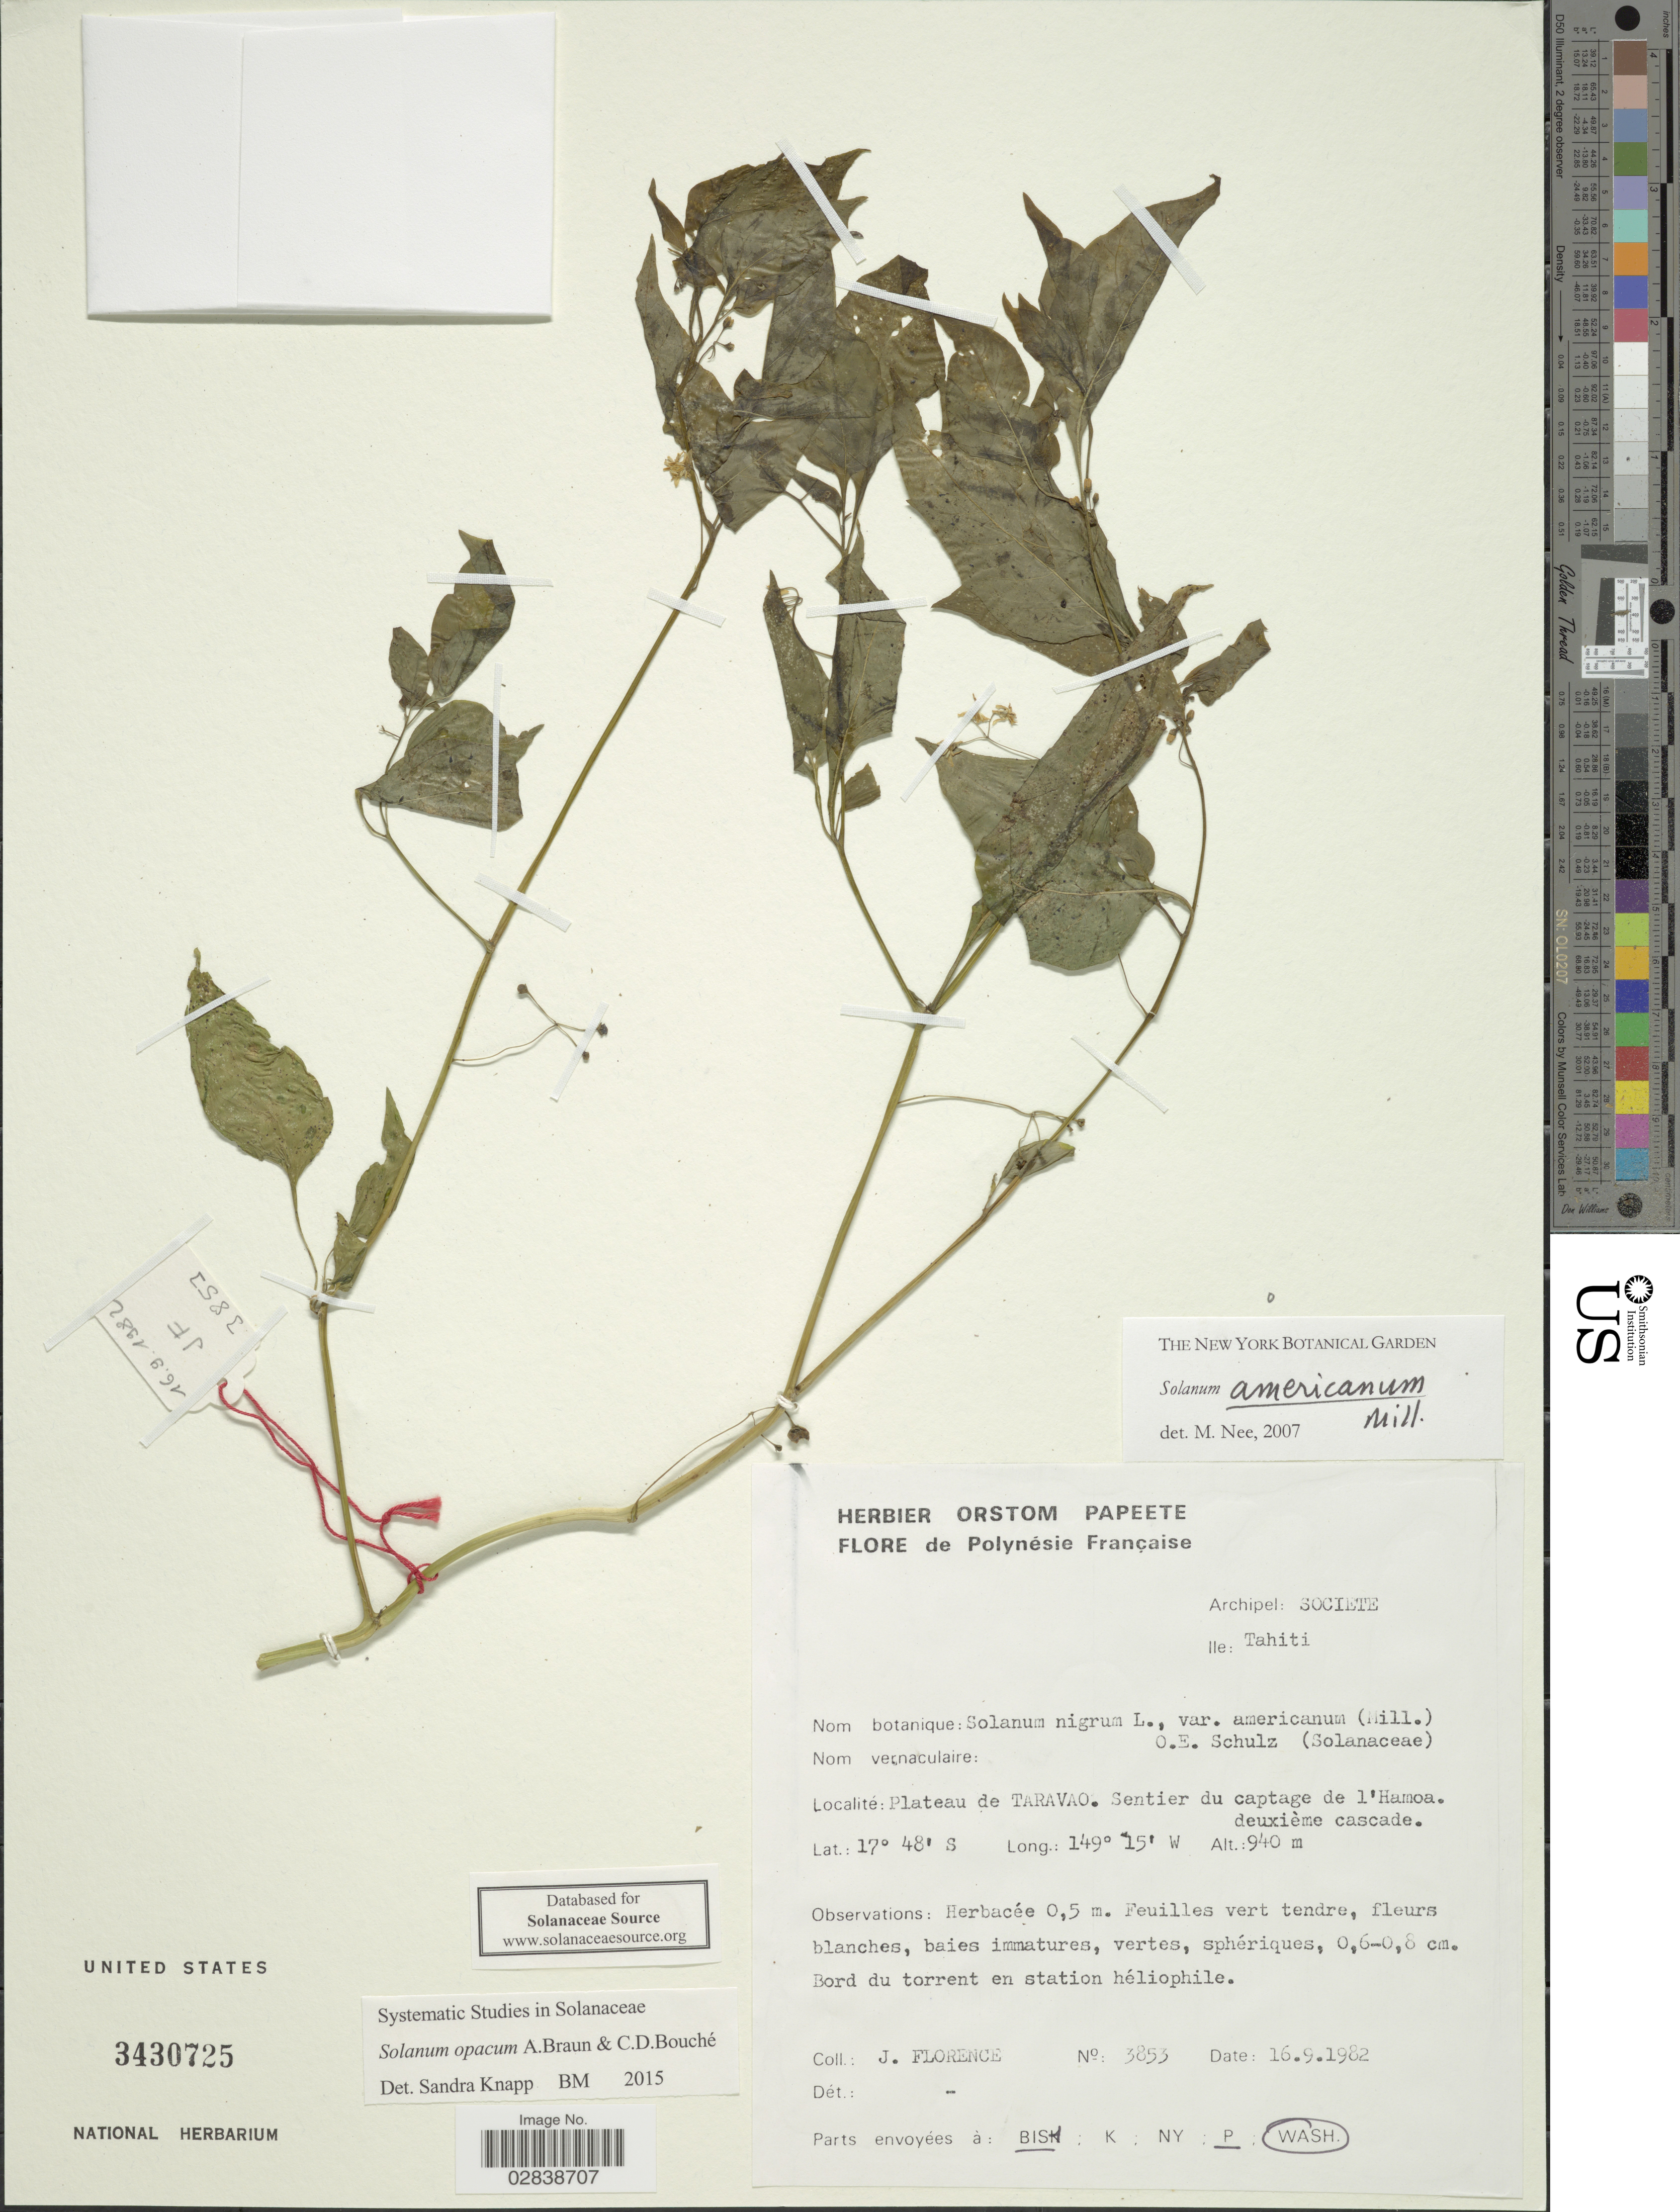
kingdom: Plantae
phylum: Tracheophyta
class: Magnoliopsida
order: Solanales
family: Solanaceae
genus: Solanum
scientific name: Solanum opacum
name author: A. Braun & C.D. Bouché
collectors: J. Florence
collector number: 3853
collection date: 1982-09-16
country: French Polynesia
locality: Polynésie Française. Archipel: Societe, Ile: Tahiti. Plateau de Taravao. Sentier du captage de l'Hamoa.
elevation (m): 940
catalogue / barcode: US 3430725